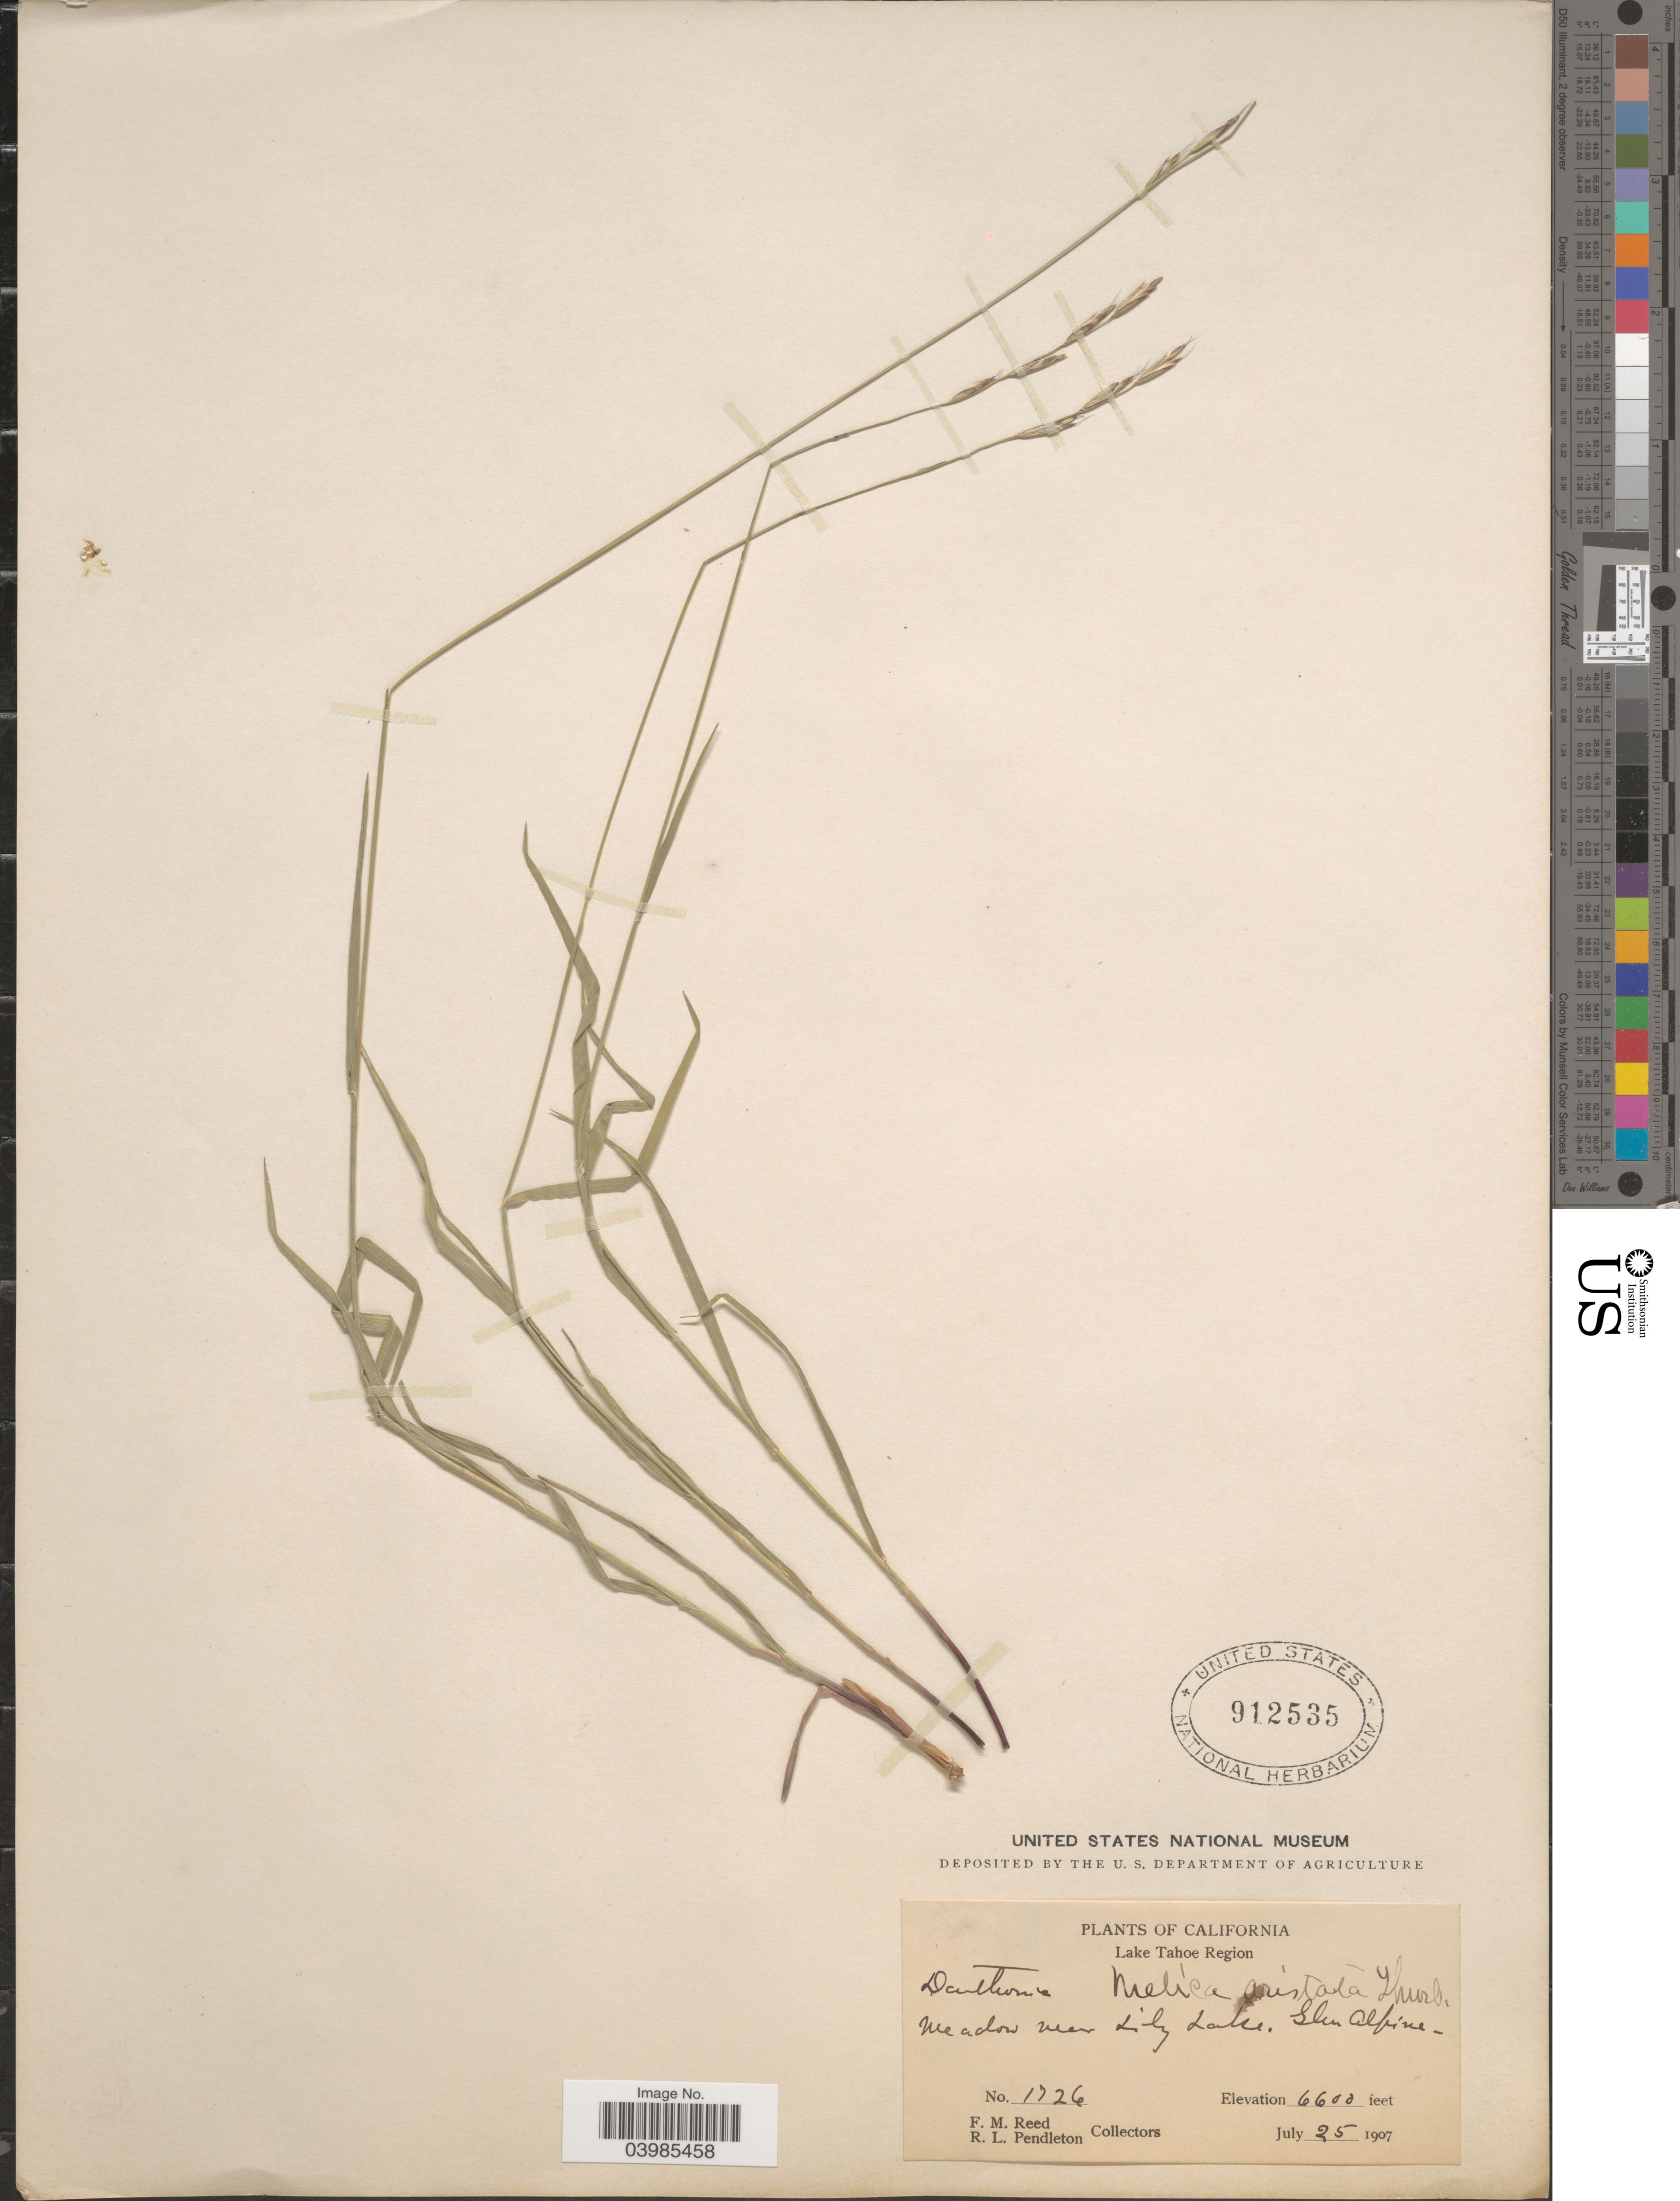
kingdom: Plantae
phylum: Tracheophyta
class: Liliopsida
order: Poales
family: Poaceae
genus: Melica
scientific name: Melica aristata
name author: Thurb. ex Bol.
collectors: F. Reed & R. Pendleton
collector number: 1726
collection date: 1907-07-25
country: United States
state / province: California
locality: Lake Tahoe Region. Meadow near Lily Lake. Glen Alpine.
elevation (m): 2012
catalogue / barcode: US 912535